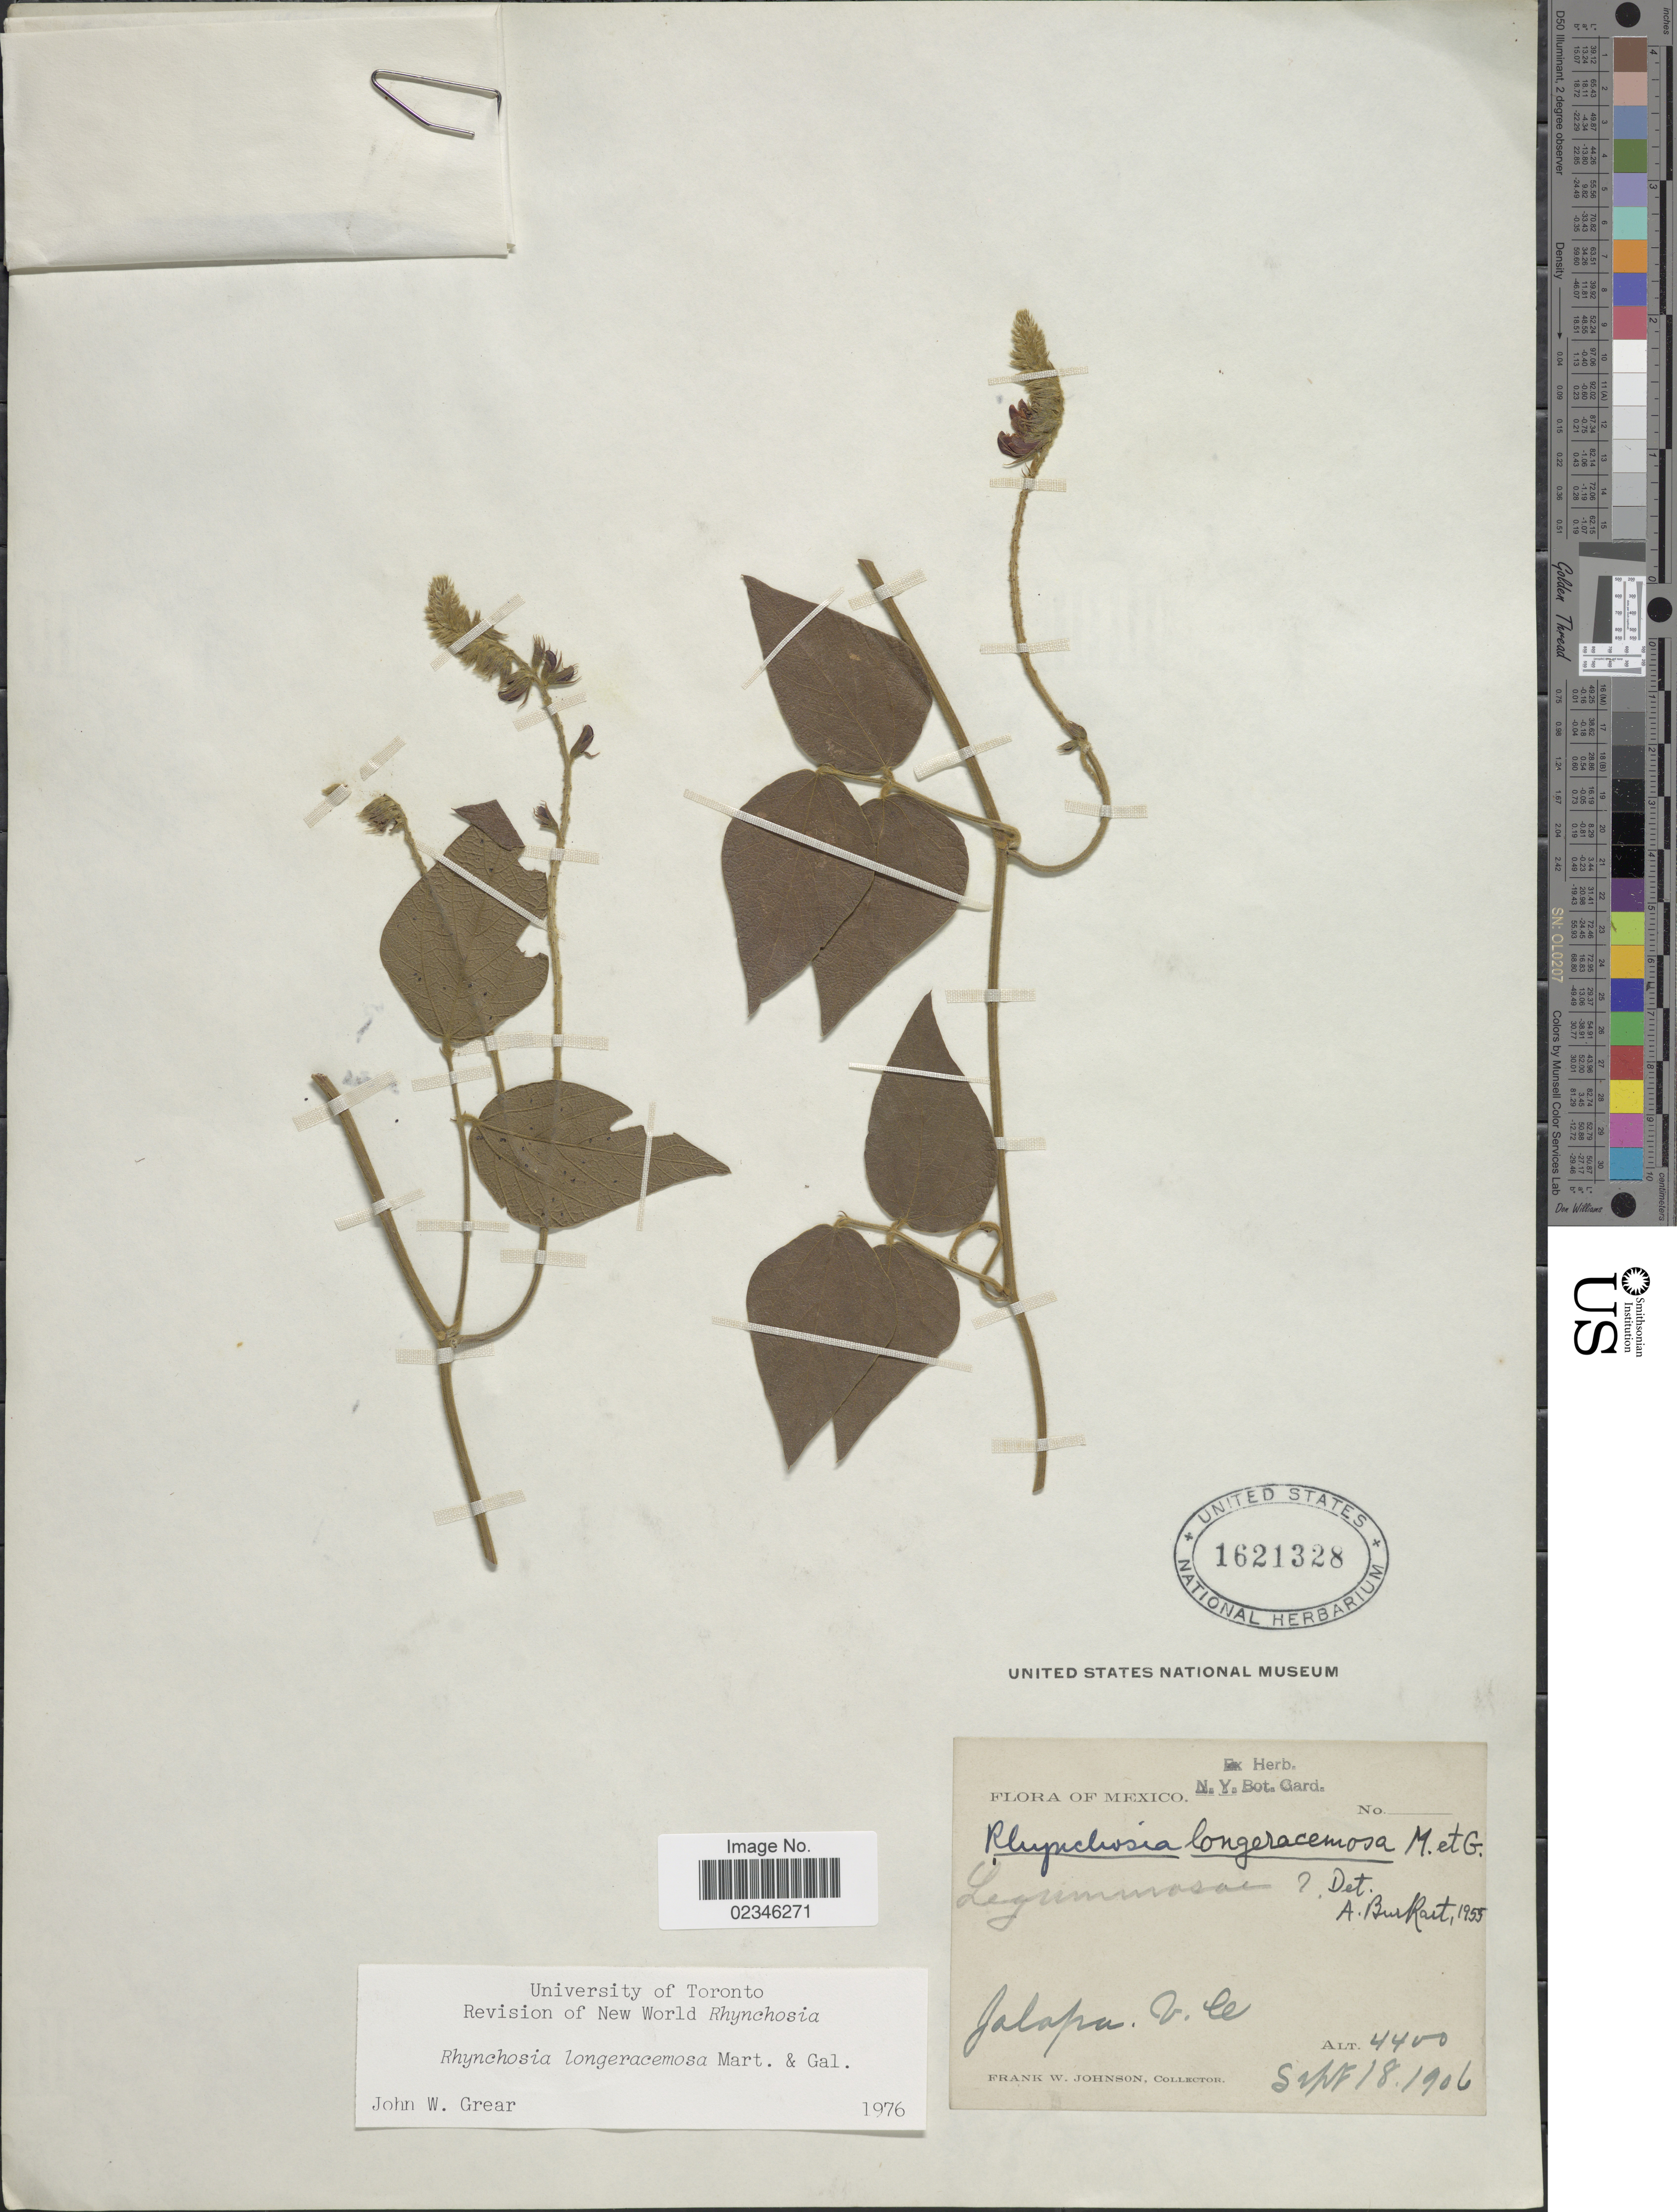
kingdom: Plantae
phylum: Tracheophyta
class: Magnoliopsida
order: Fabales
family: Fabaceae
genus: Rhynchosia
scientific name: Rhynchosia longeracemosa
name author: M. Martens & Galeotti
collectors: F. W. Johnson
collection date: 1906-09-18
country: Mexico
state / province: Veracruz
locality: Jalapa, V.Ce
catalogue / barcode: US 1621328